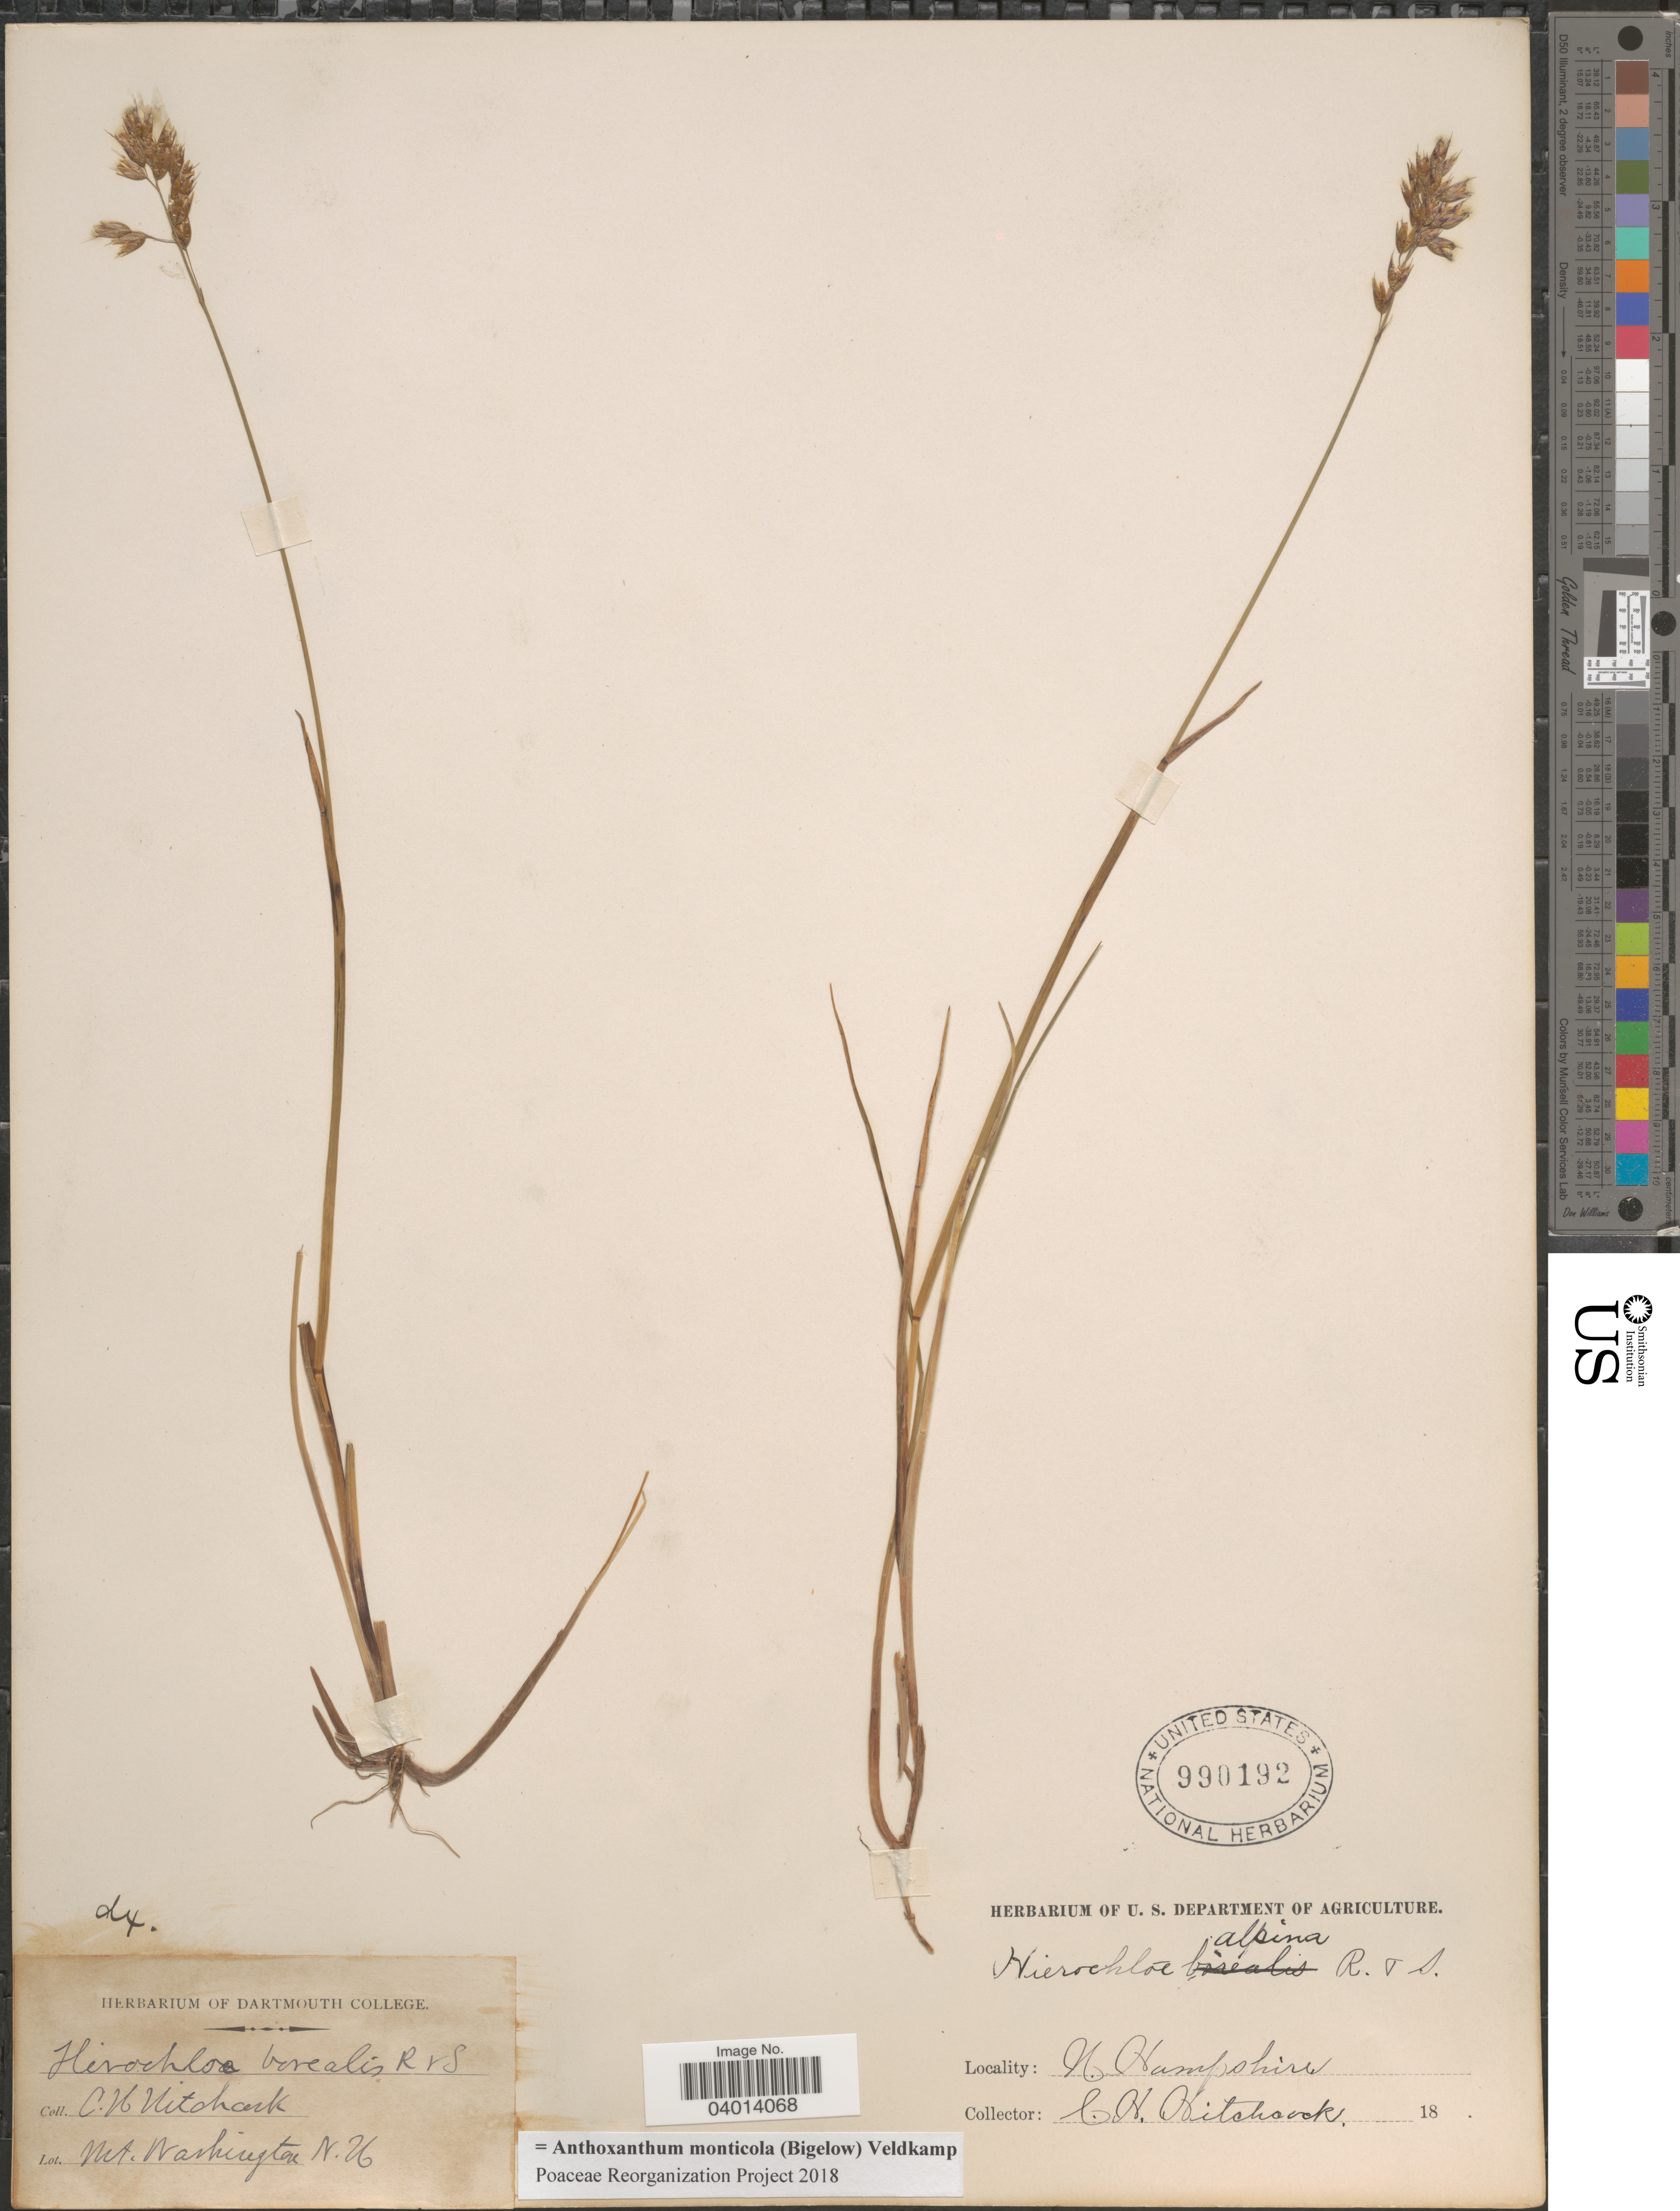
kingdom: Plantae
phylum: Tracheophyta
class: Liliopsida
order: Poales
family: Poaceae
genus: Anthoxanthum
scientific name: Anthoxanthum monticola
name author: (Bigelow) Veldkamp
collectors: A. S. Hitchcock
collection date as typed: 18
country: United States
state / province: New Hampshire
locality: Mt. Washington.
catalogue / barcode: US 990192